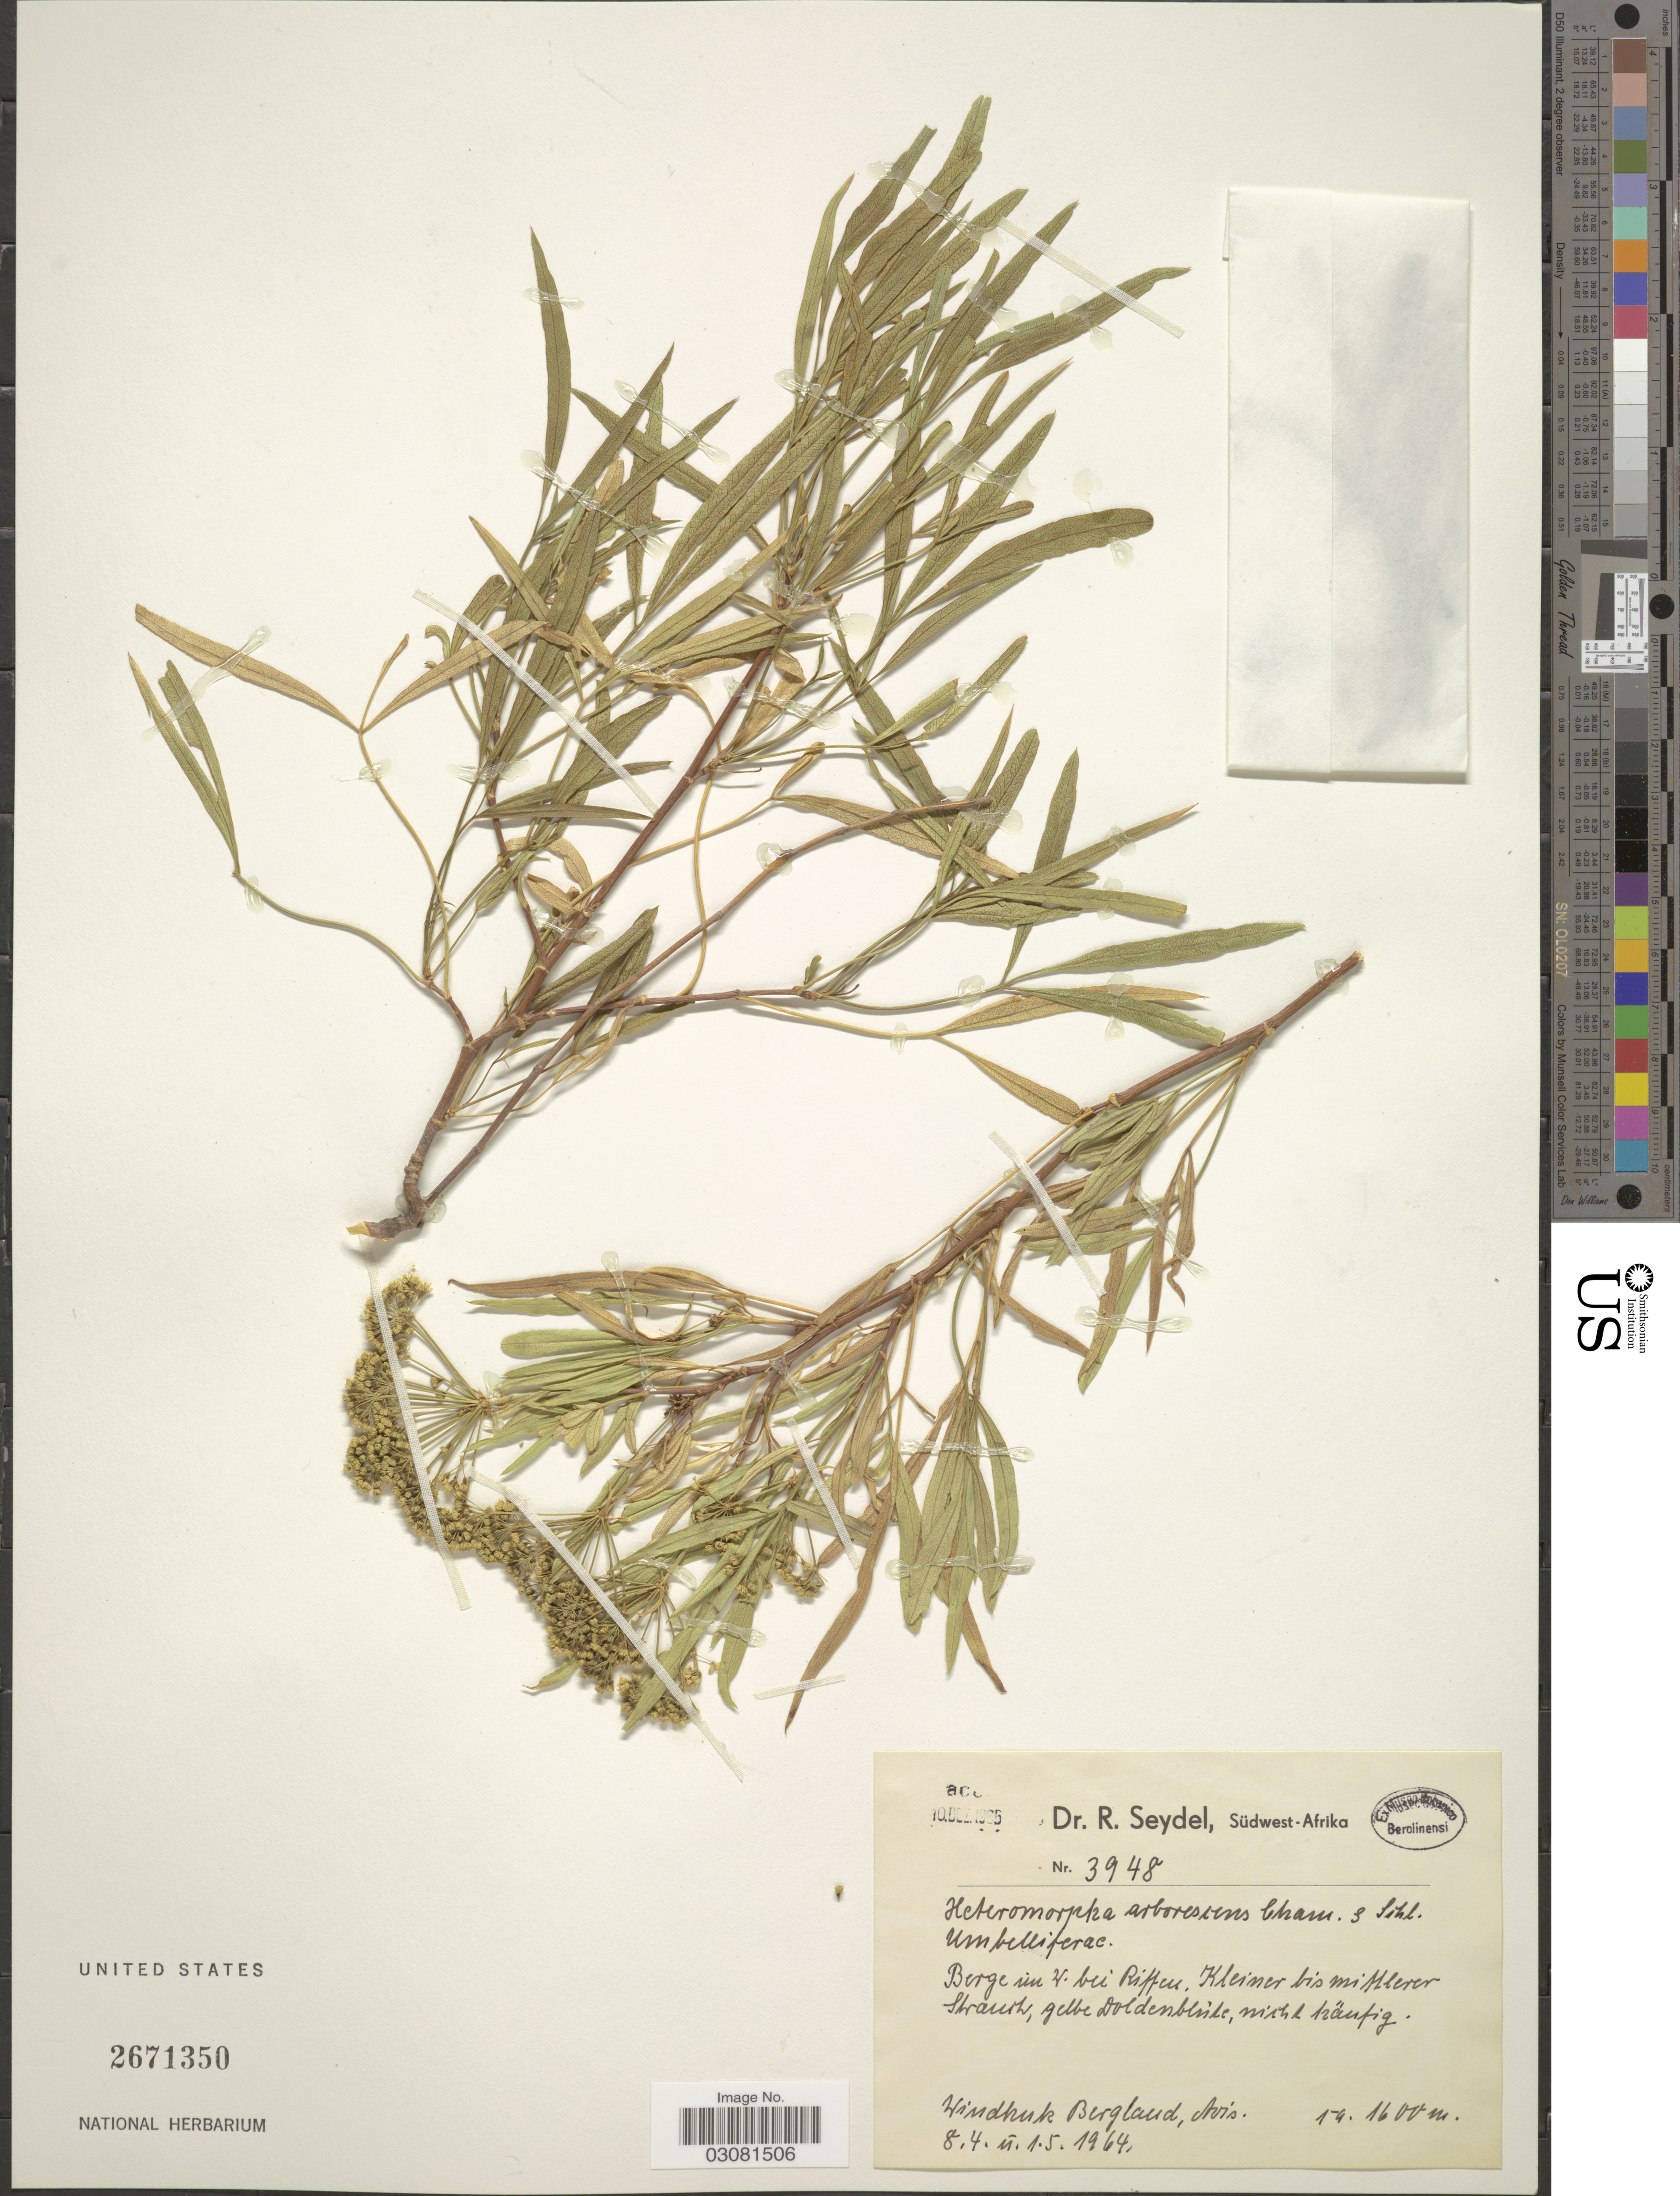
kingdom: Plantae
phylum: Tracheophyta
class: Magnoliopsida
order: Apiales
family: Apiaceae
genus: Heteromorpha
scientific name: Heteromorpha arborescens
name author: Cham. & Schltdl.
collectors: R. Seydel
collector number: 3948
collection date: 1964-04-08/1964-05-01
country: Namibia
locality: Südwest-Afrika, Windhuk, Bergland, Avis.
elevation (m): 1600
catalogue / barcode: US 2671350